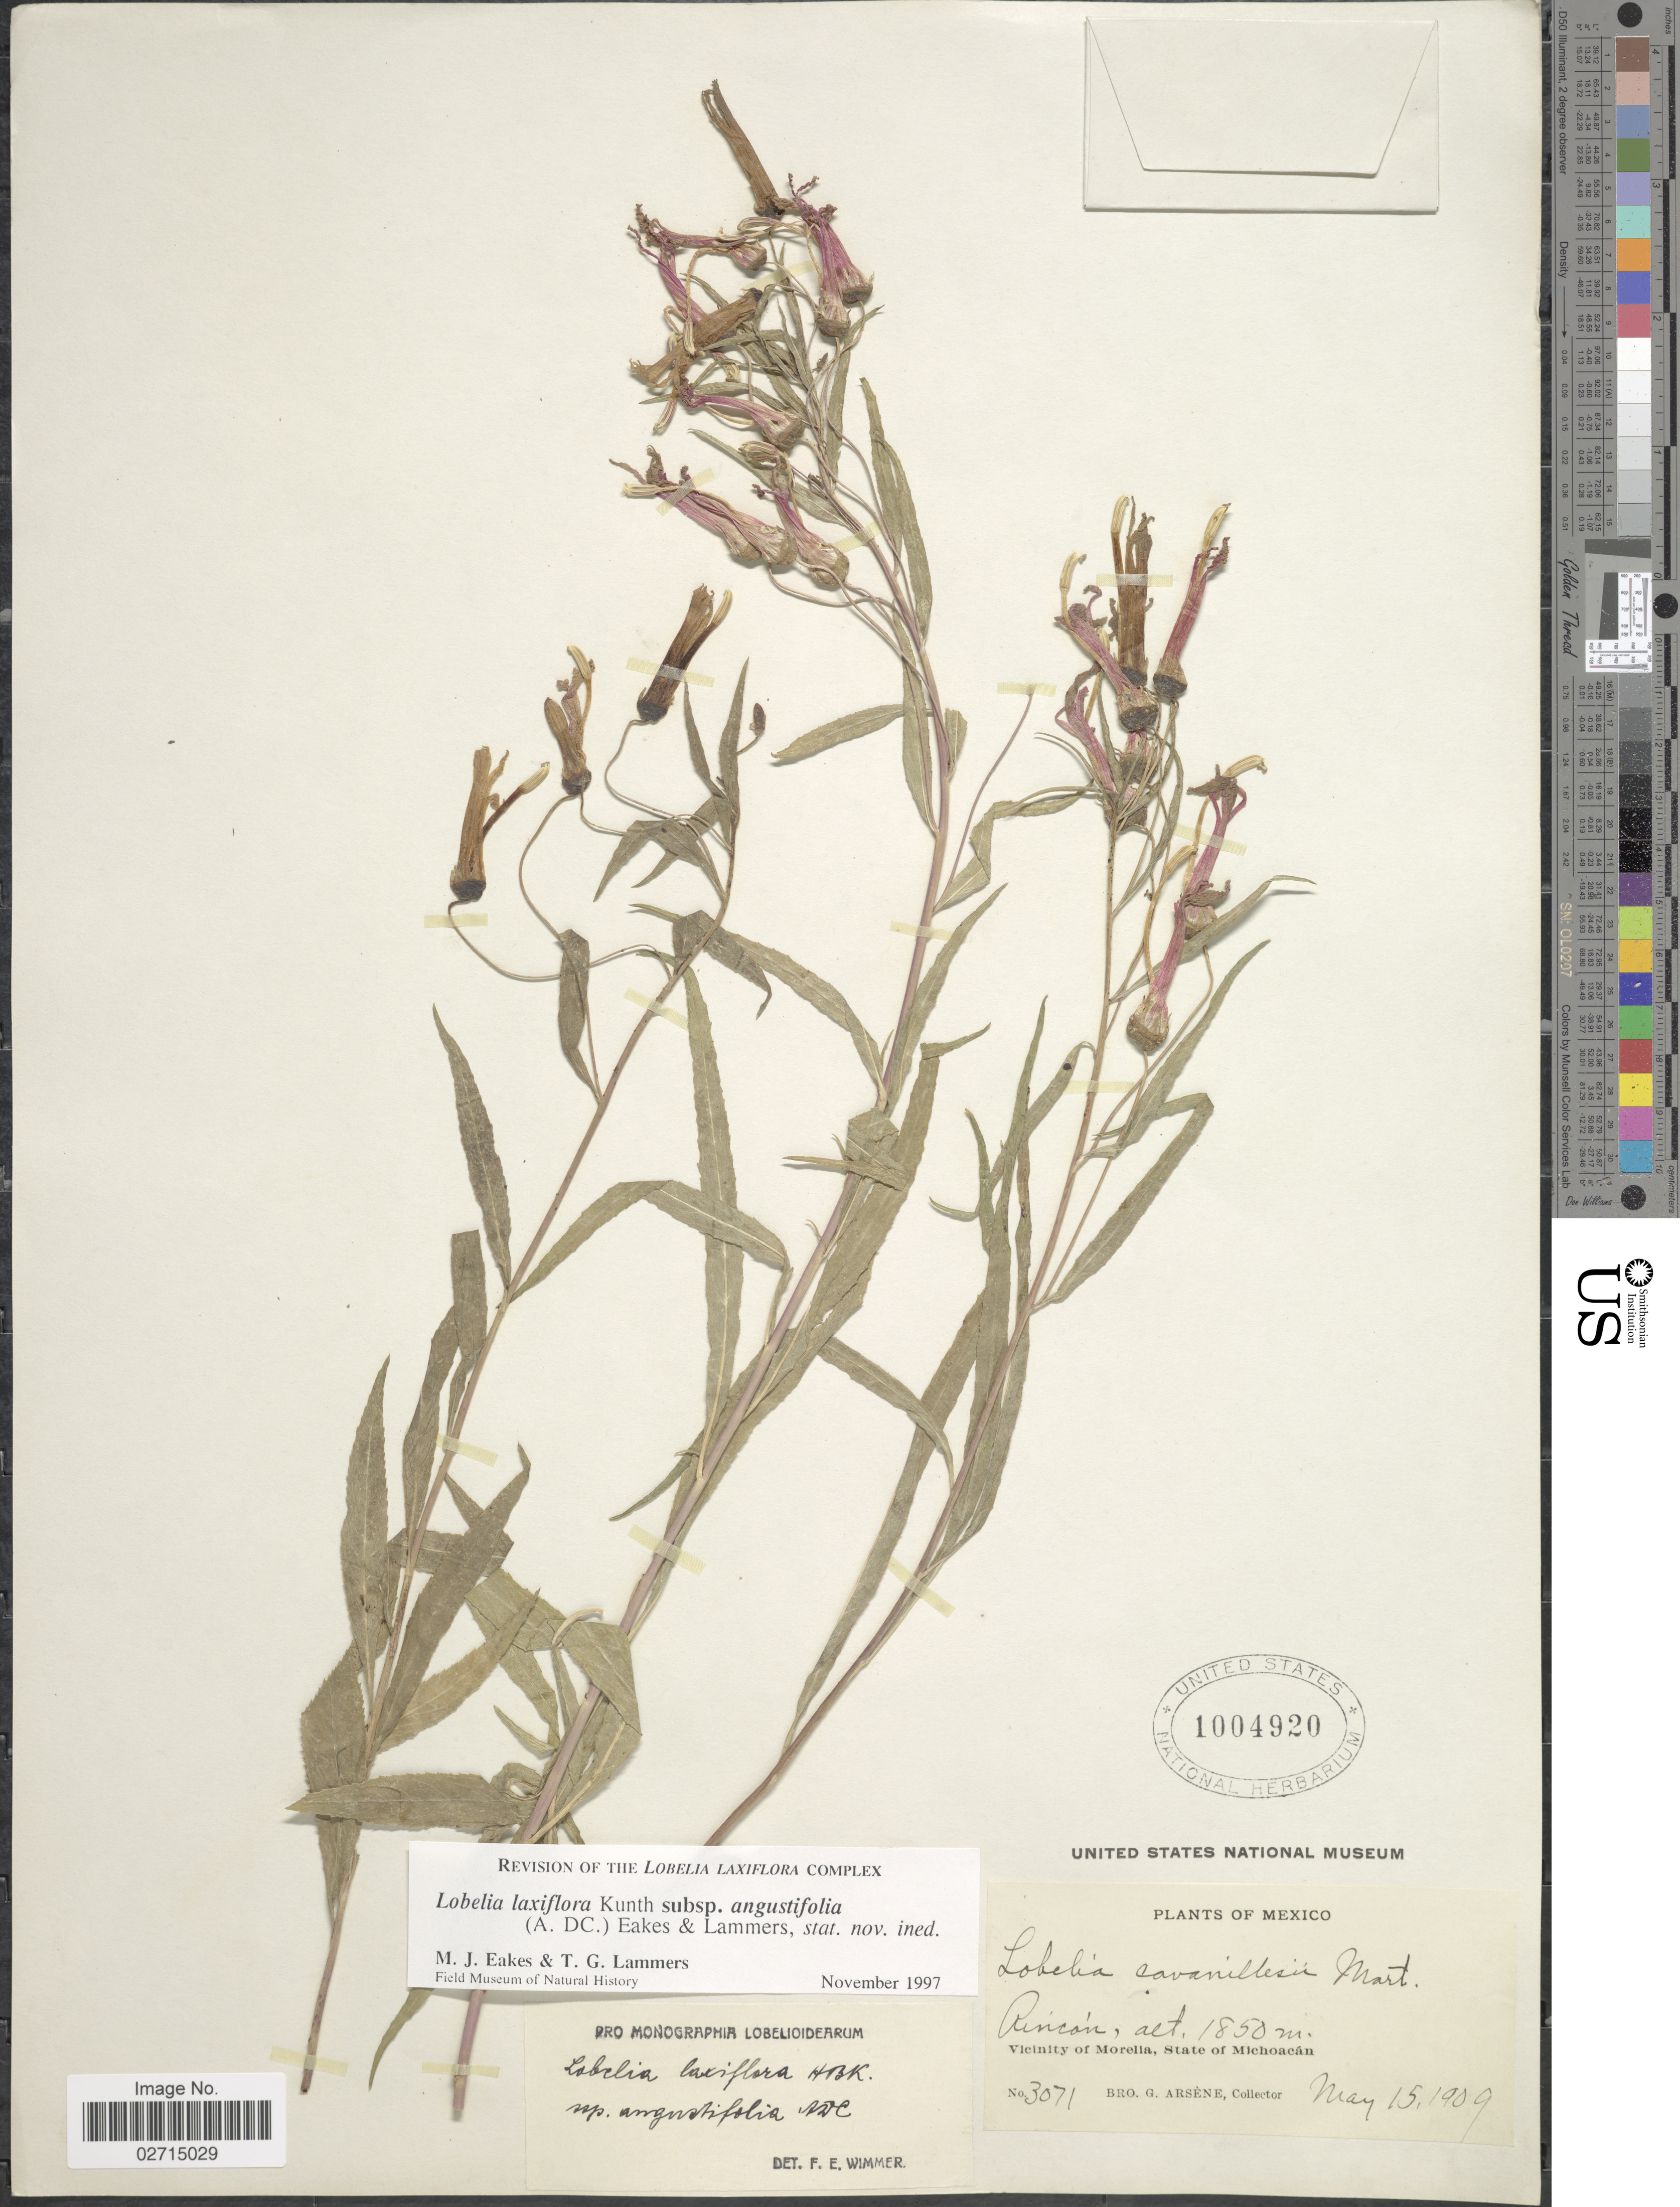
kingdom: Plantae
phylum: Tracheophyta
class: Magnoliopsida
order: Asterales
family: Campanulaceae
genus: Leptocodon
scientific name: Leptocodon laxiflora var. angustifolia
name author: A. DC.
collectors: Bro. G. Arsène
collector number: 3071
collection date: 1909-05-15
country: Mexico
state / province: Michoacán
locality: Rincon, Vicinity of Morelia, Statet of Michoacan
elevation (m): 1850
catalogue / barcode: US 1004920